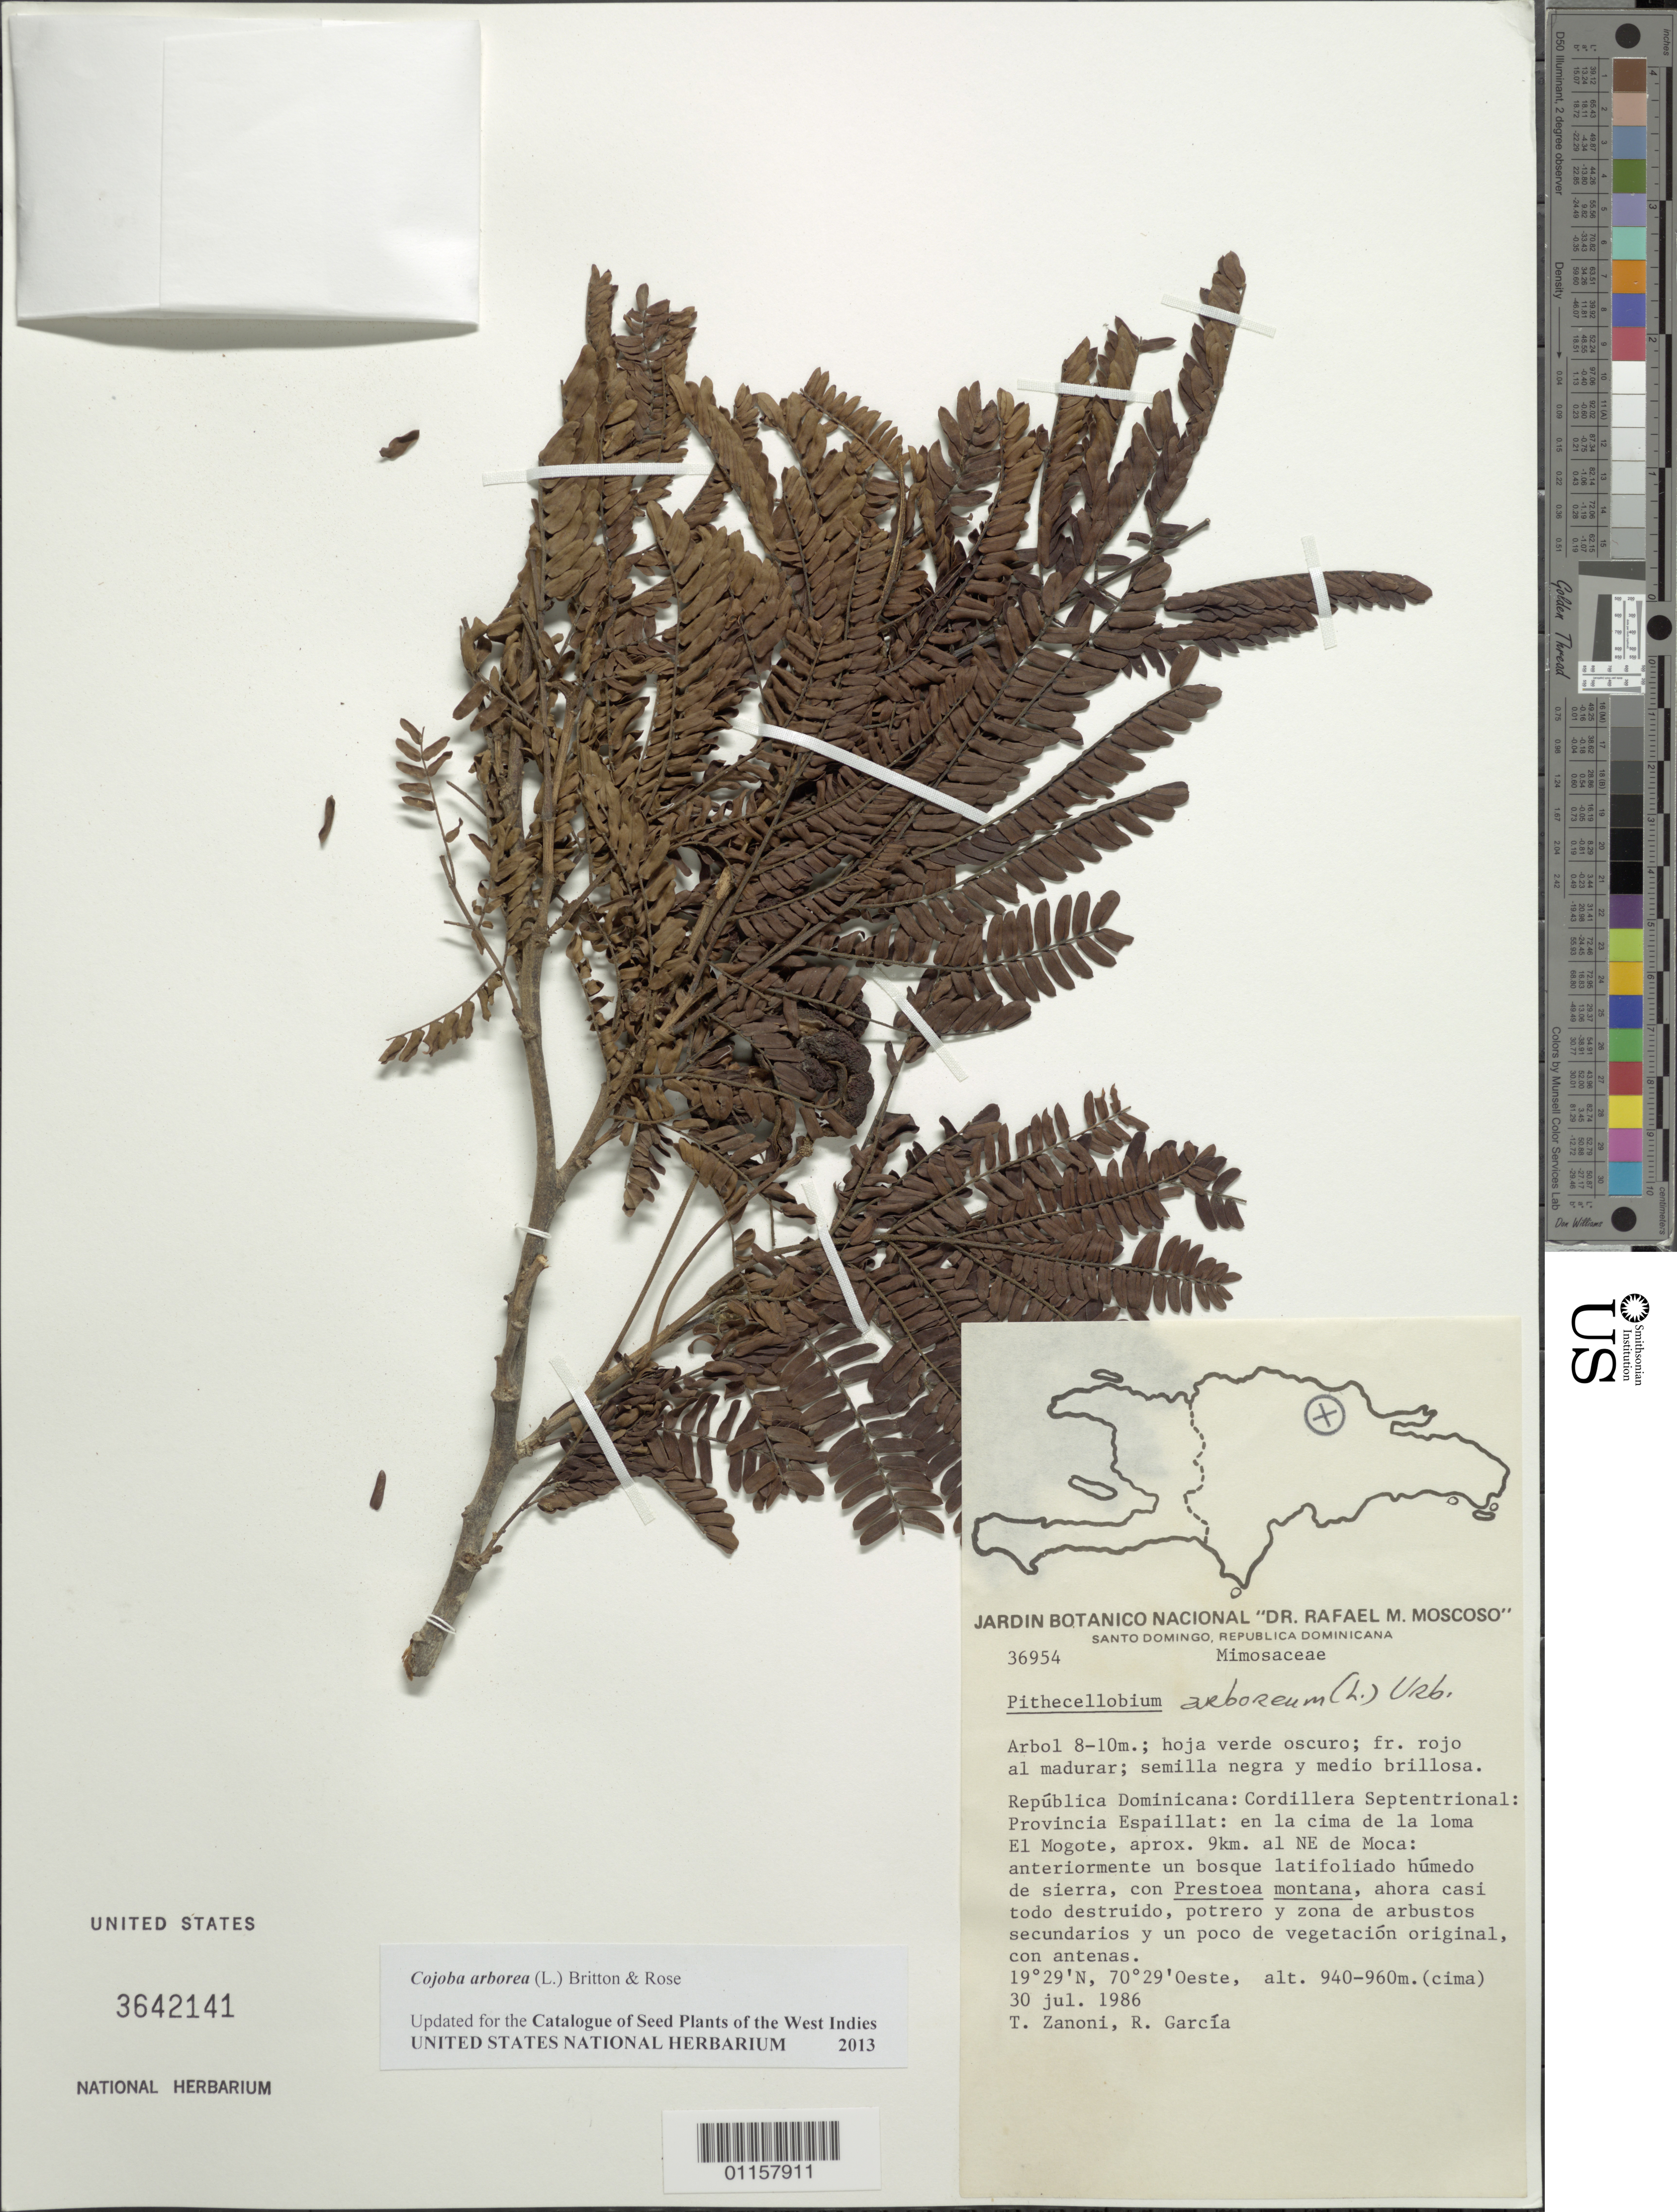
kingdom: Plantae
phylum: Tracheophyta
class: Magnoliopsida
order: Fabales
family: Fabaceae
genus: Cojoba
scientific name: Cojoba arborea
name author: (L.) Britton & Rose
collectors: T. A. Zanoni & R. Garcia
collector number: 36954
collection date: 1986-07-30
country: Dominican Republic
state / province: Espaillat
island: Hispaniola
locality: Cordillera Septentrional, en la cima de la loma El Mogote, aprox. 9 km al NE de Moca.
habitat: Anteriormente un bosque latifoliado húmedo de sierra, con Prestoea montana, ahora casí todo destruido, potrero y zona de arbustos secundaríos y un poco de vegetación original, con antenas.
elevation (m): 940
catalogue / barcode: US 3642141